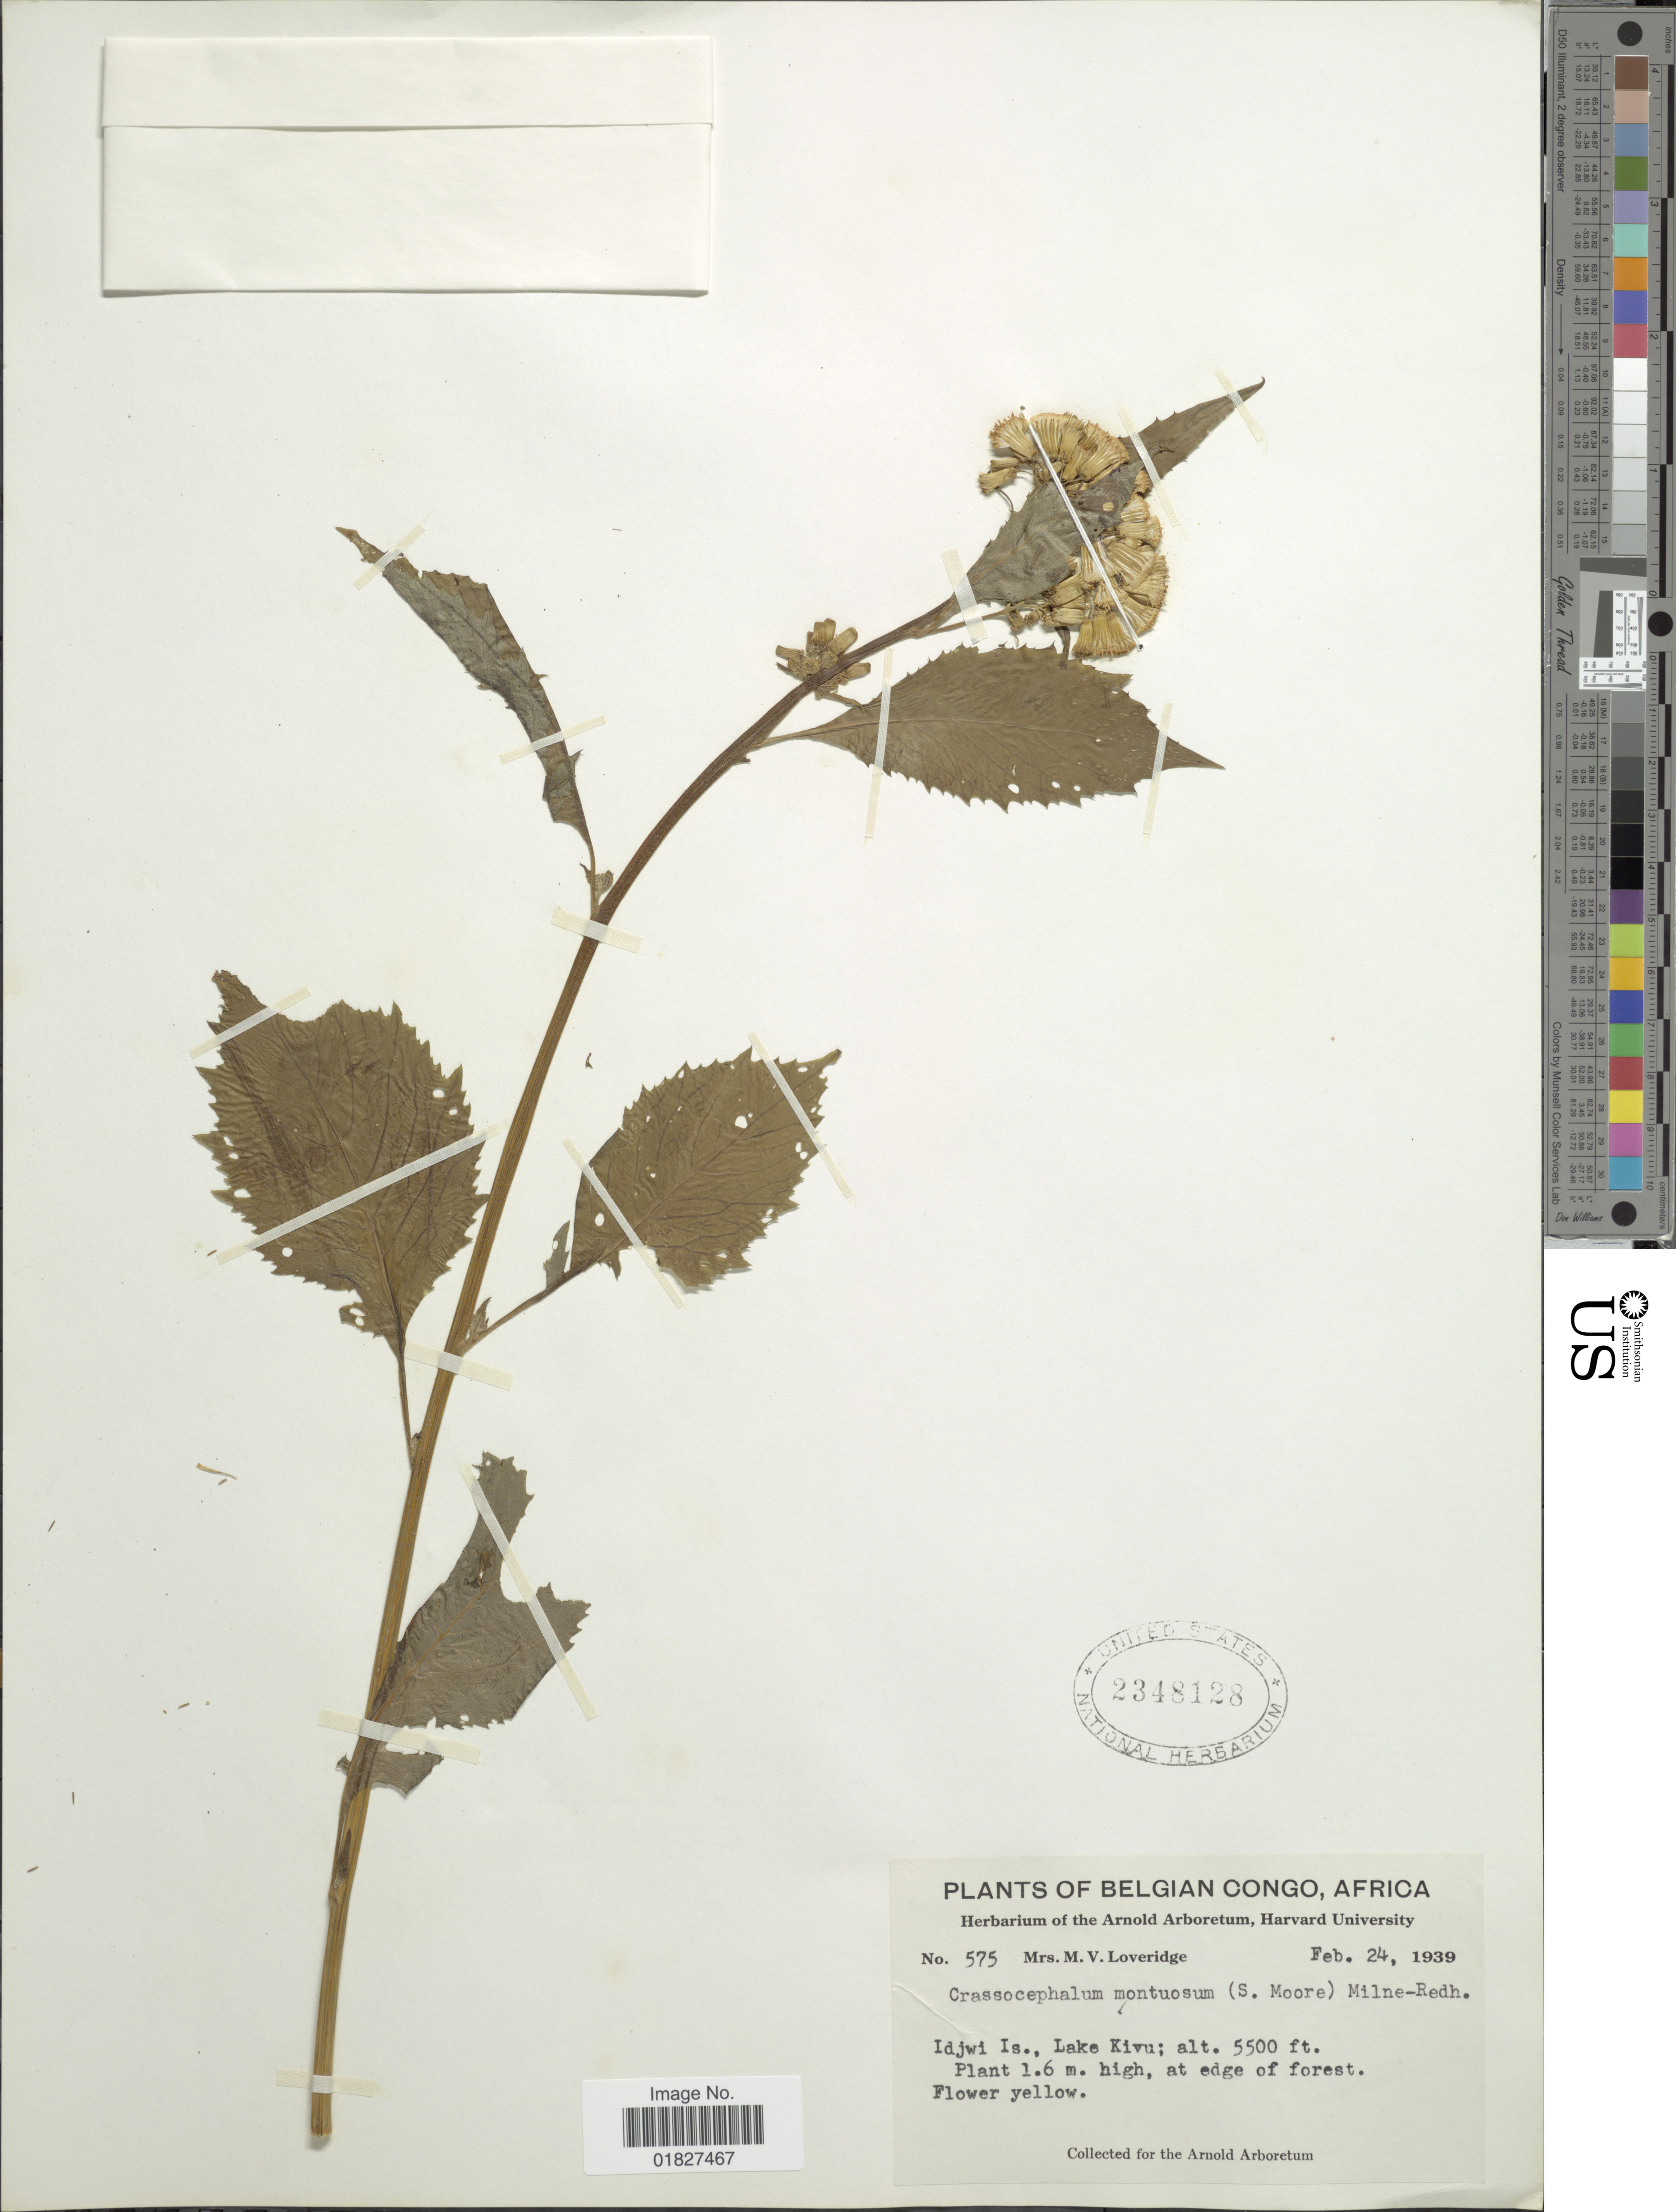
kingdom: Plantae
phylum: Tracheophyta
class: Magnoliopsida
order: Asterales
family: Asteraceae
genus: Crassocephalum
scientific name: Crassocephalum montuosum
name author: (S. Moore) Milne-Redh.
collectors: M. Loveridge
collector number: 575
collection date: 1939-02-24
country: Congo, Democratic Republic of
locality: Belgian Congo, Africa, Idjwi Is., Lake Kivu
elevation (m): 1676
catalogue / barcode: US 2348128